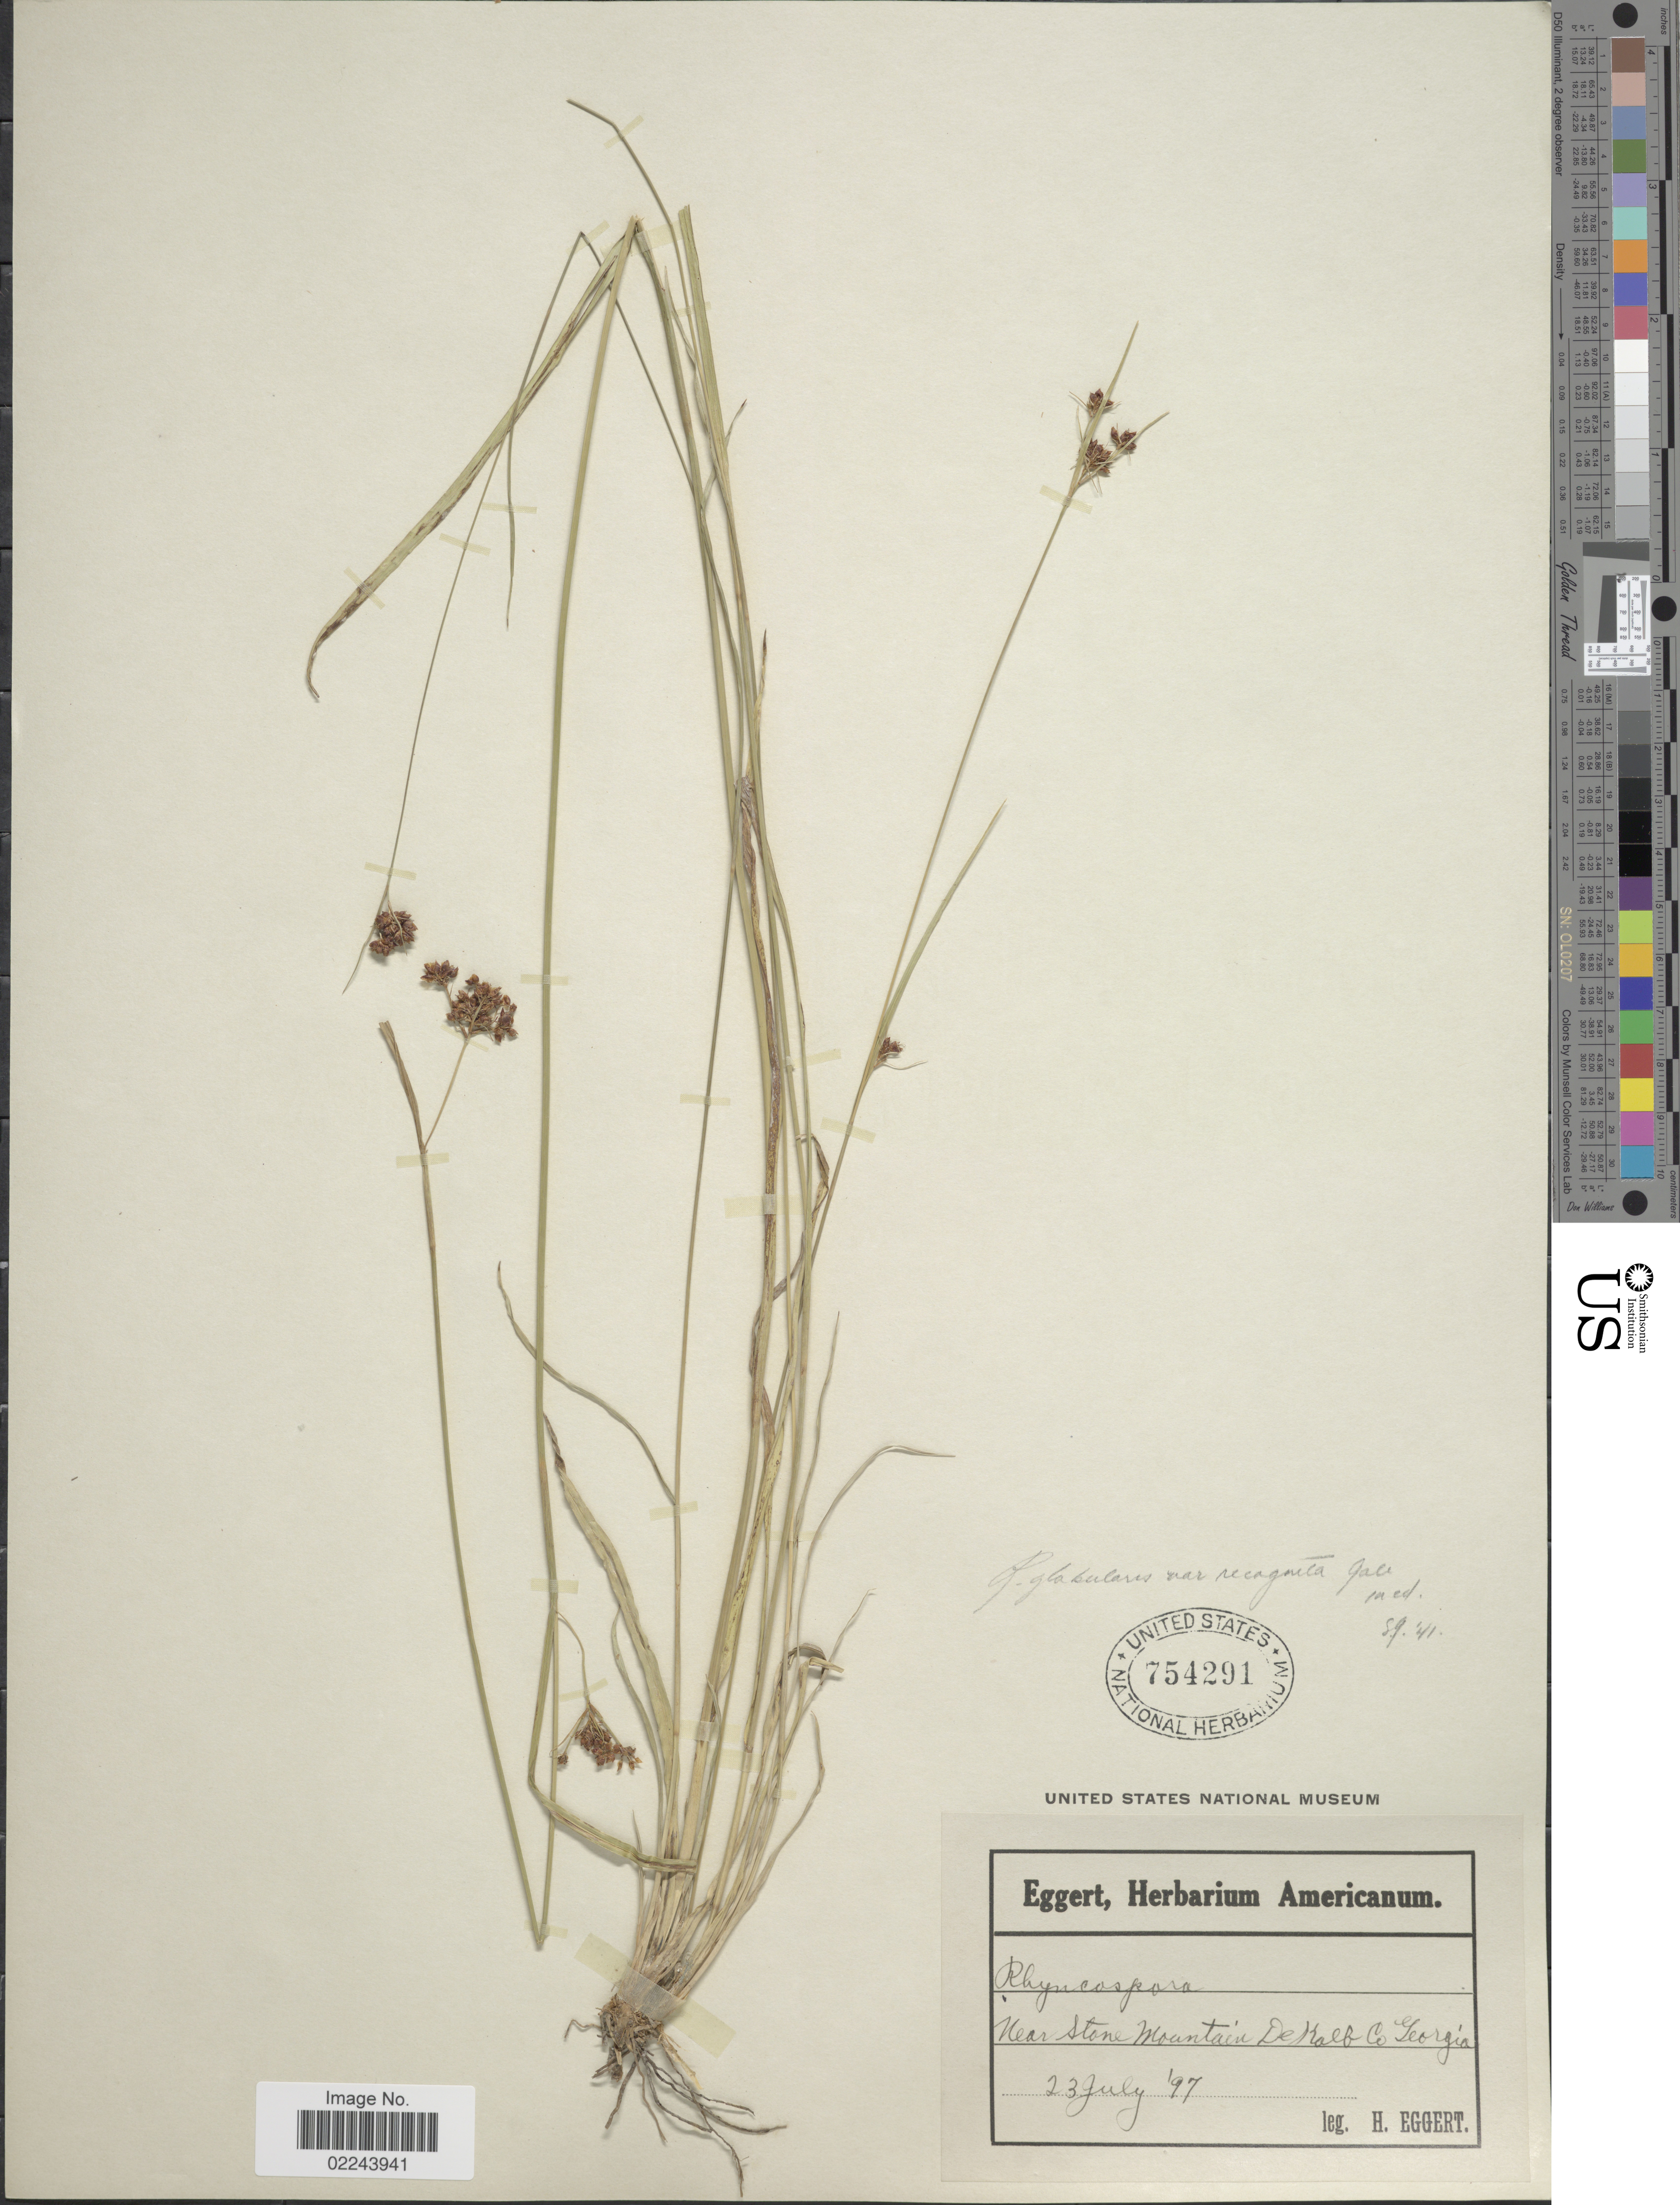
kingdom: Plantae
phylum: Tracheophyta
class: Liliopsida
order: Poales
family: Cyperaceae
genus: Rhynchospora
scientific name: Rhynchospora recognita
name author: (Gale) Kral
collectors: H. Eggert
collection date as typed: Transcribed d/m/y: 23/7/97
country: United States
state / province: Georgia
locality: Near Stone Mountain, De Kalb Co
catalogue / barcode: US 754291